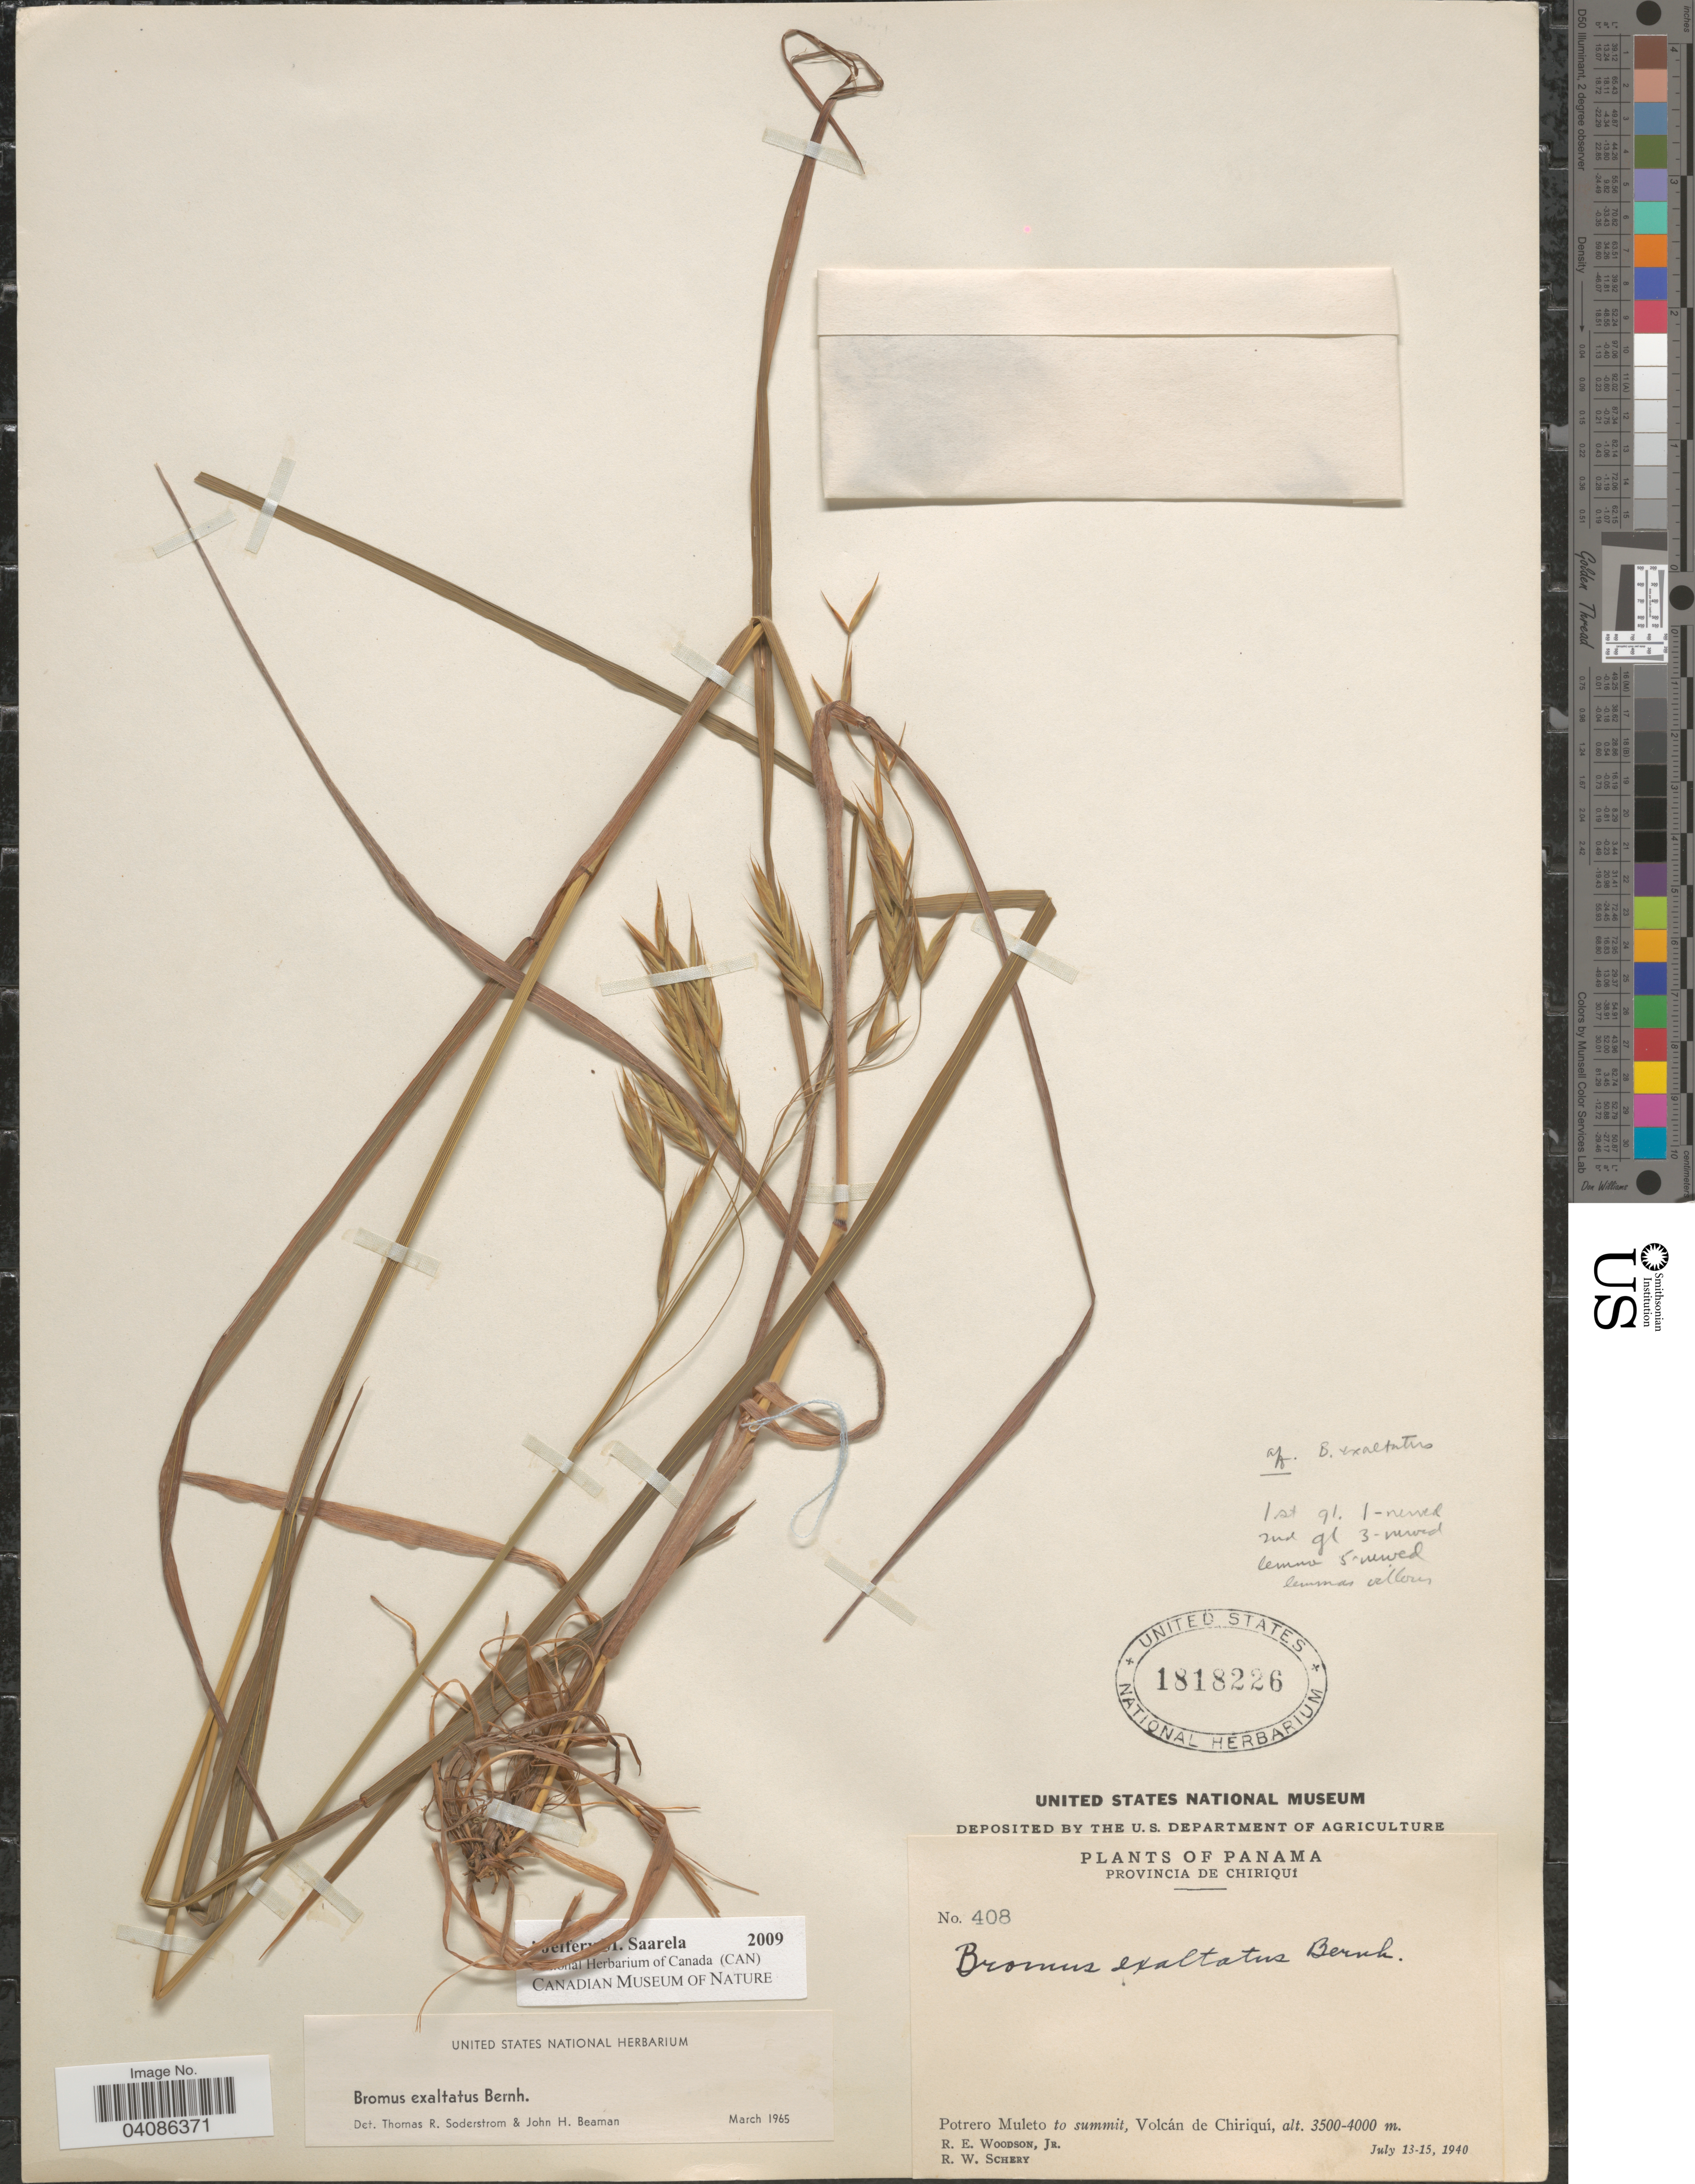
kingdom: Plantae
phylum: Tracheophyta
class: Liliopsida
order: Poales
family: Poaceae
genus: Bromus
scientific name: Bromus exaltatus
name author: Bernhardi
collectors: R. E. Woodson & R. W. Schery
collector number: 408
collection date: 1940-07-13/1940-07-15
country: Panama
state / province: Chiriqui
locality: Potrero Muleto to summit, Volcán de Chiriquí.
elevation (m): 3500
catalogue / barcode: US 1818226